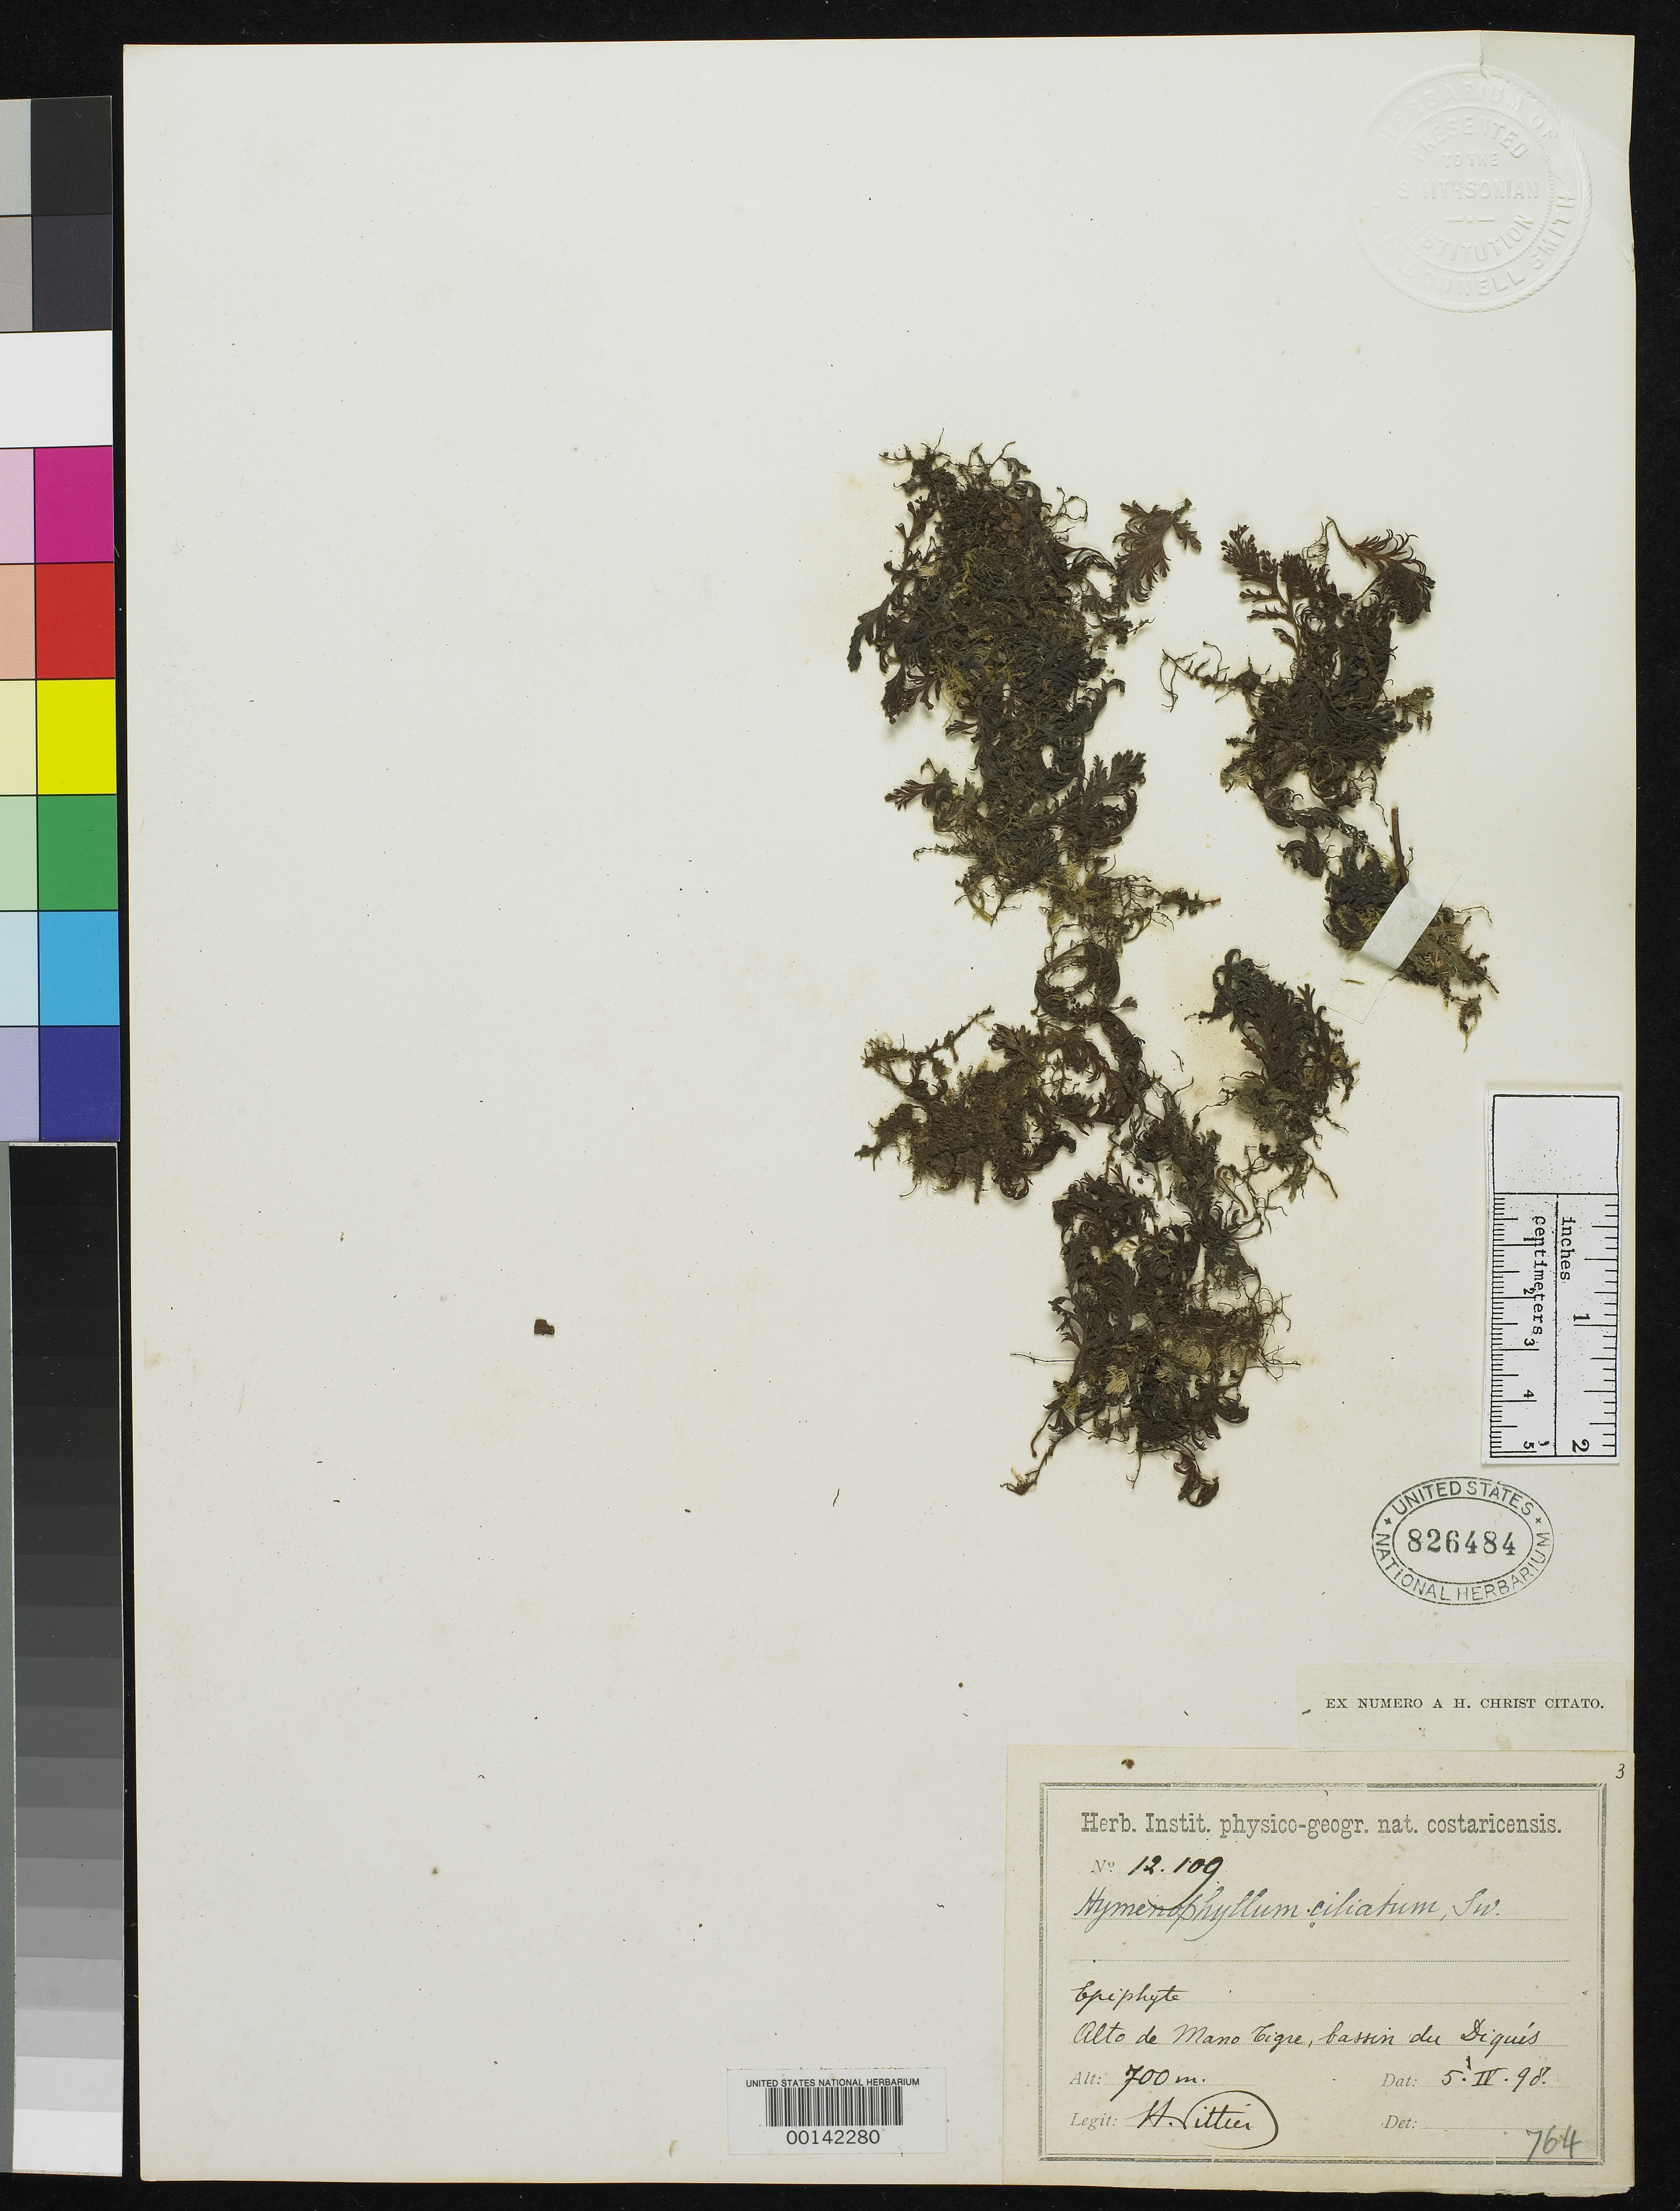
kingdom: Plantae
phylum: Tracheophyta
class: Polypodiopsida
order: Hymenophyllales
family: Hymenophyllaceae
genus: Hymenophyllum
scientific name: Hymenophyllum dimorphum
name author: Christ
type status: Isotype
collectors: H. F. Pittier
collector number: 12109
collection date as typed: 05 Apr 1898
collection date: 1898-04-05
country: Costa Rica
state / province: Puntarenas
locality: Bassin du Diquis, Alto de Mano Tigre.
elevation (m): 700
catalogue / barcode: US 826484